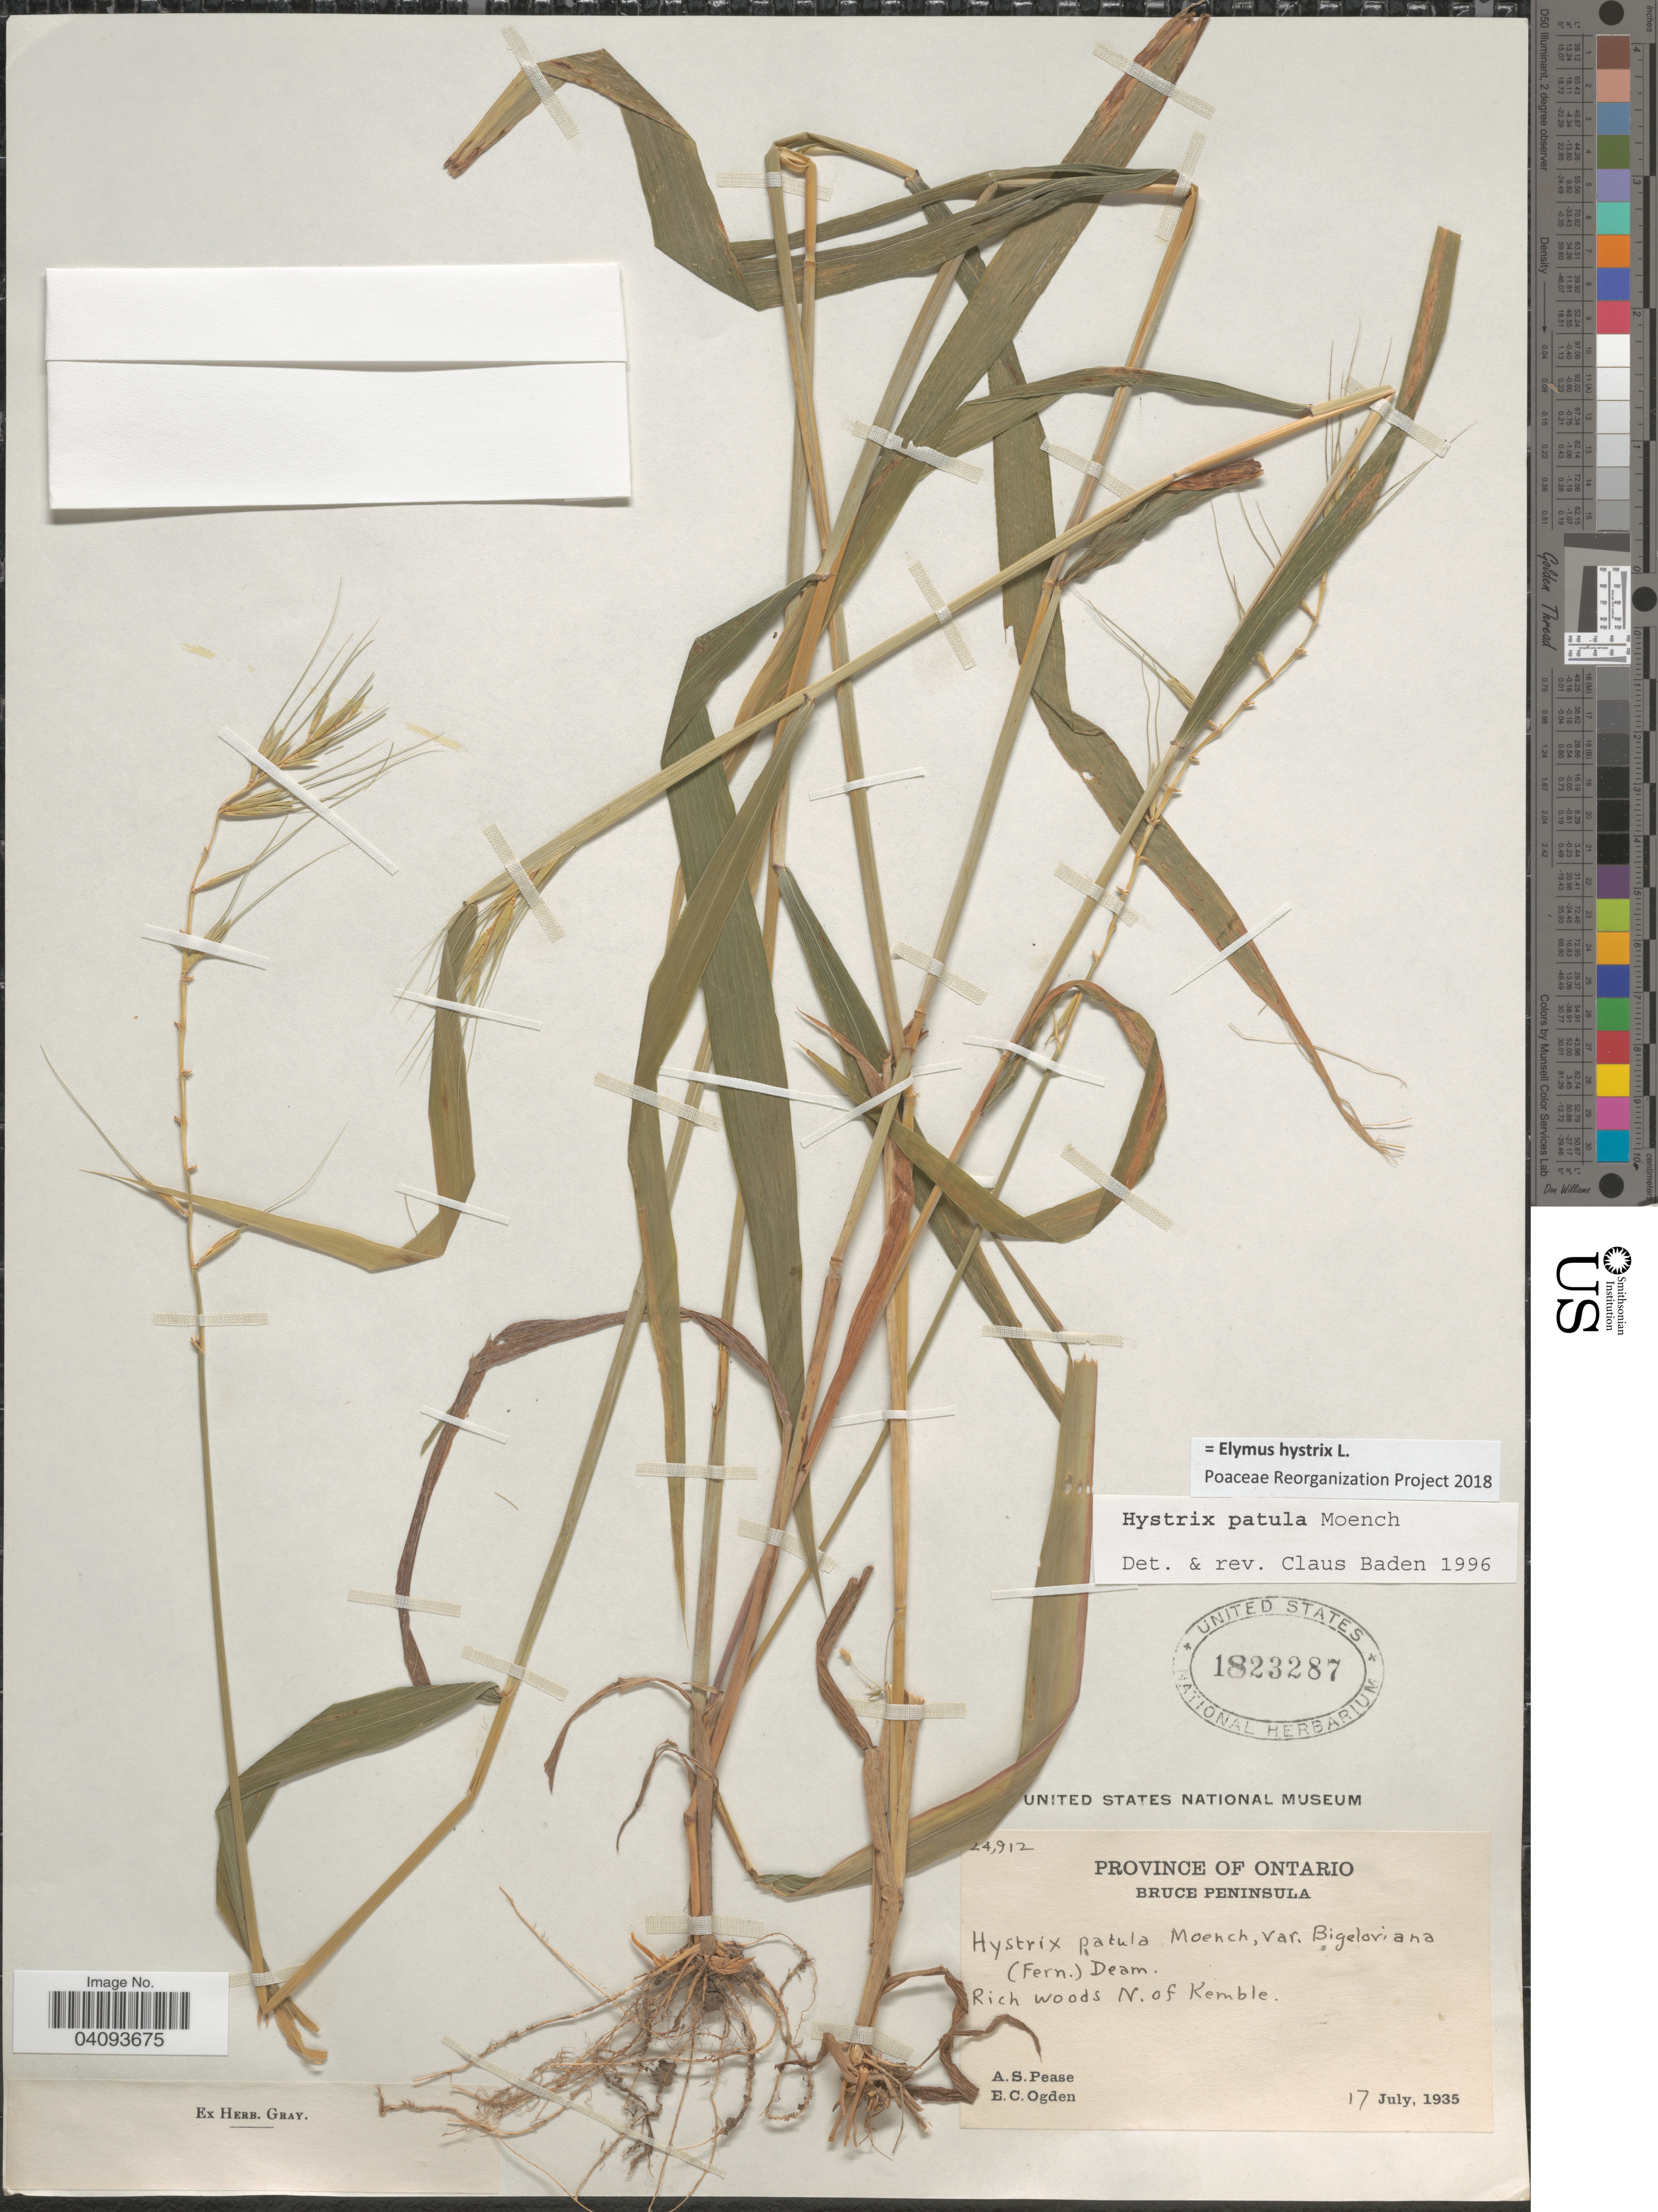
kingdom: Plantae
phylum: Tracheophyta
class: Liliopsida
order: Poales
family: Poaceae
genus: Elymus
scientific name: Elymus hystrix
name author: L.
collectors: A. S. Pease & E. Ogden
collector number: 24912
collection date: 1935-07-17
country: Canada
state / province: Ontario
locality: Bruce Peninsula. Rich woods N. of Kemble.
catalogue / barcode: US 1823287